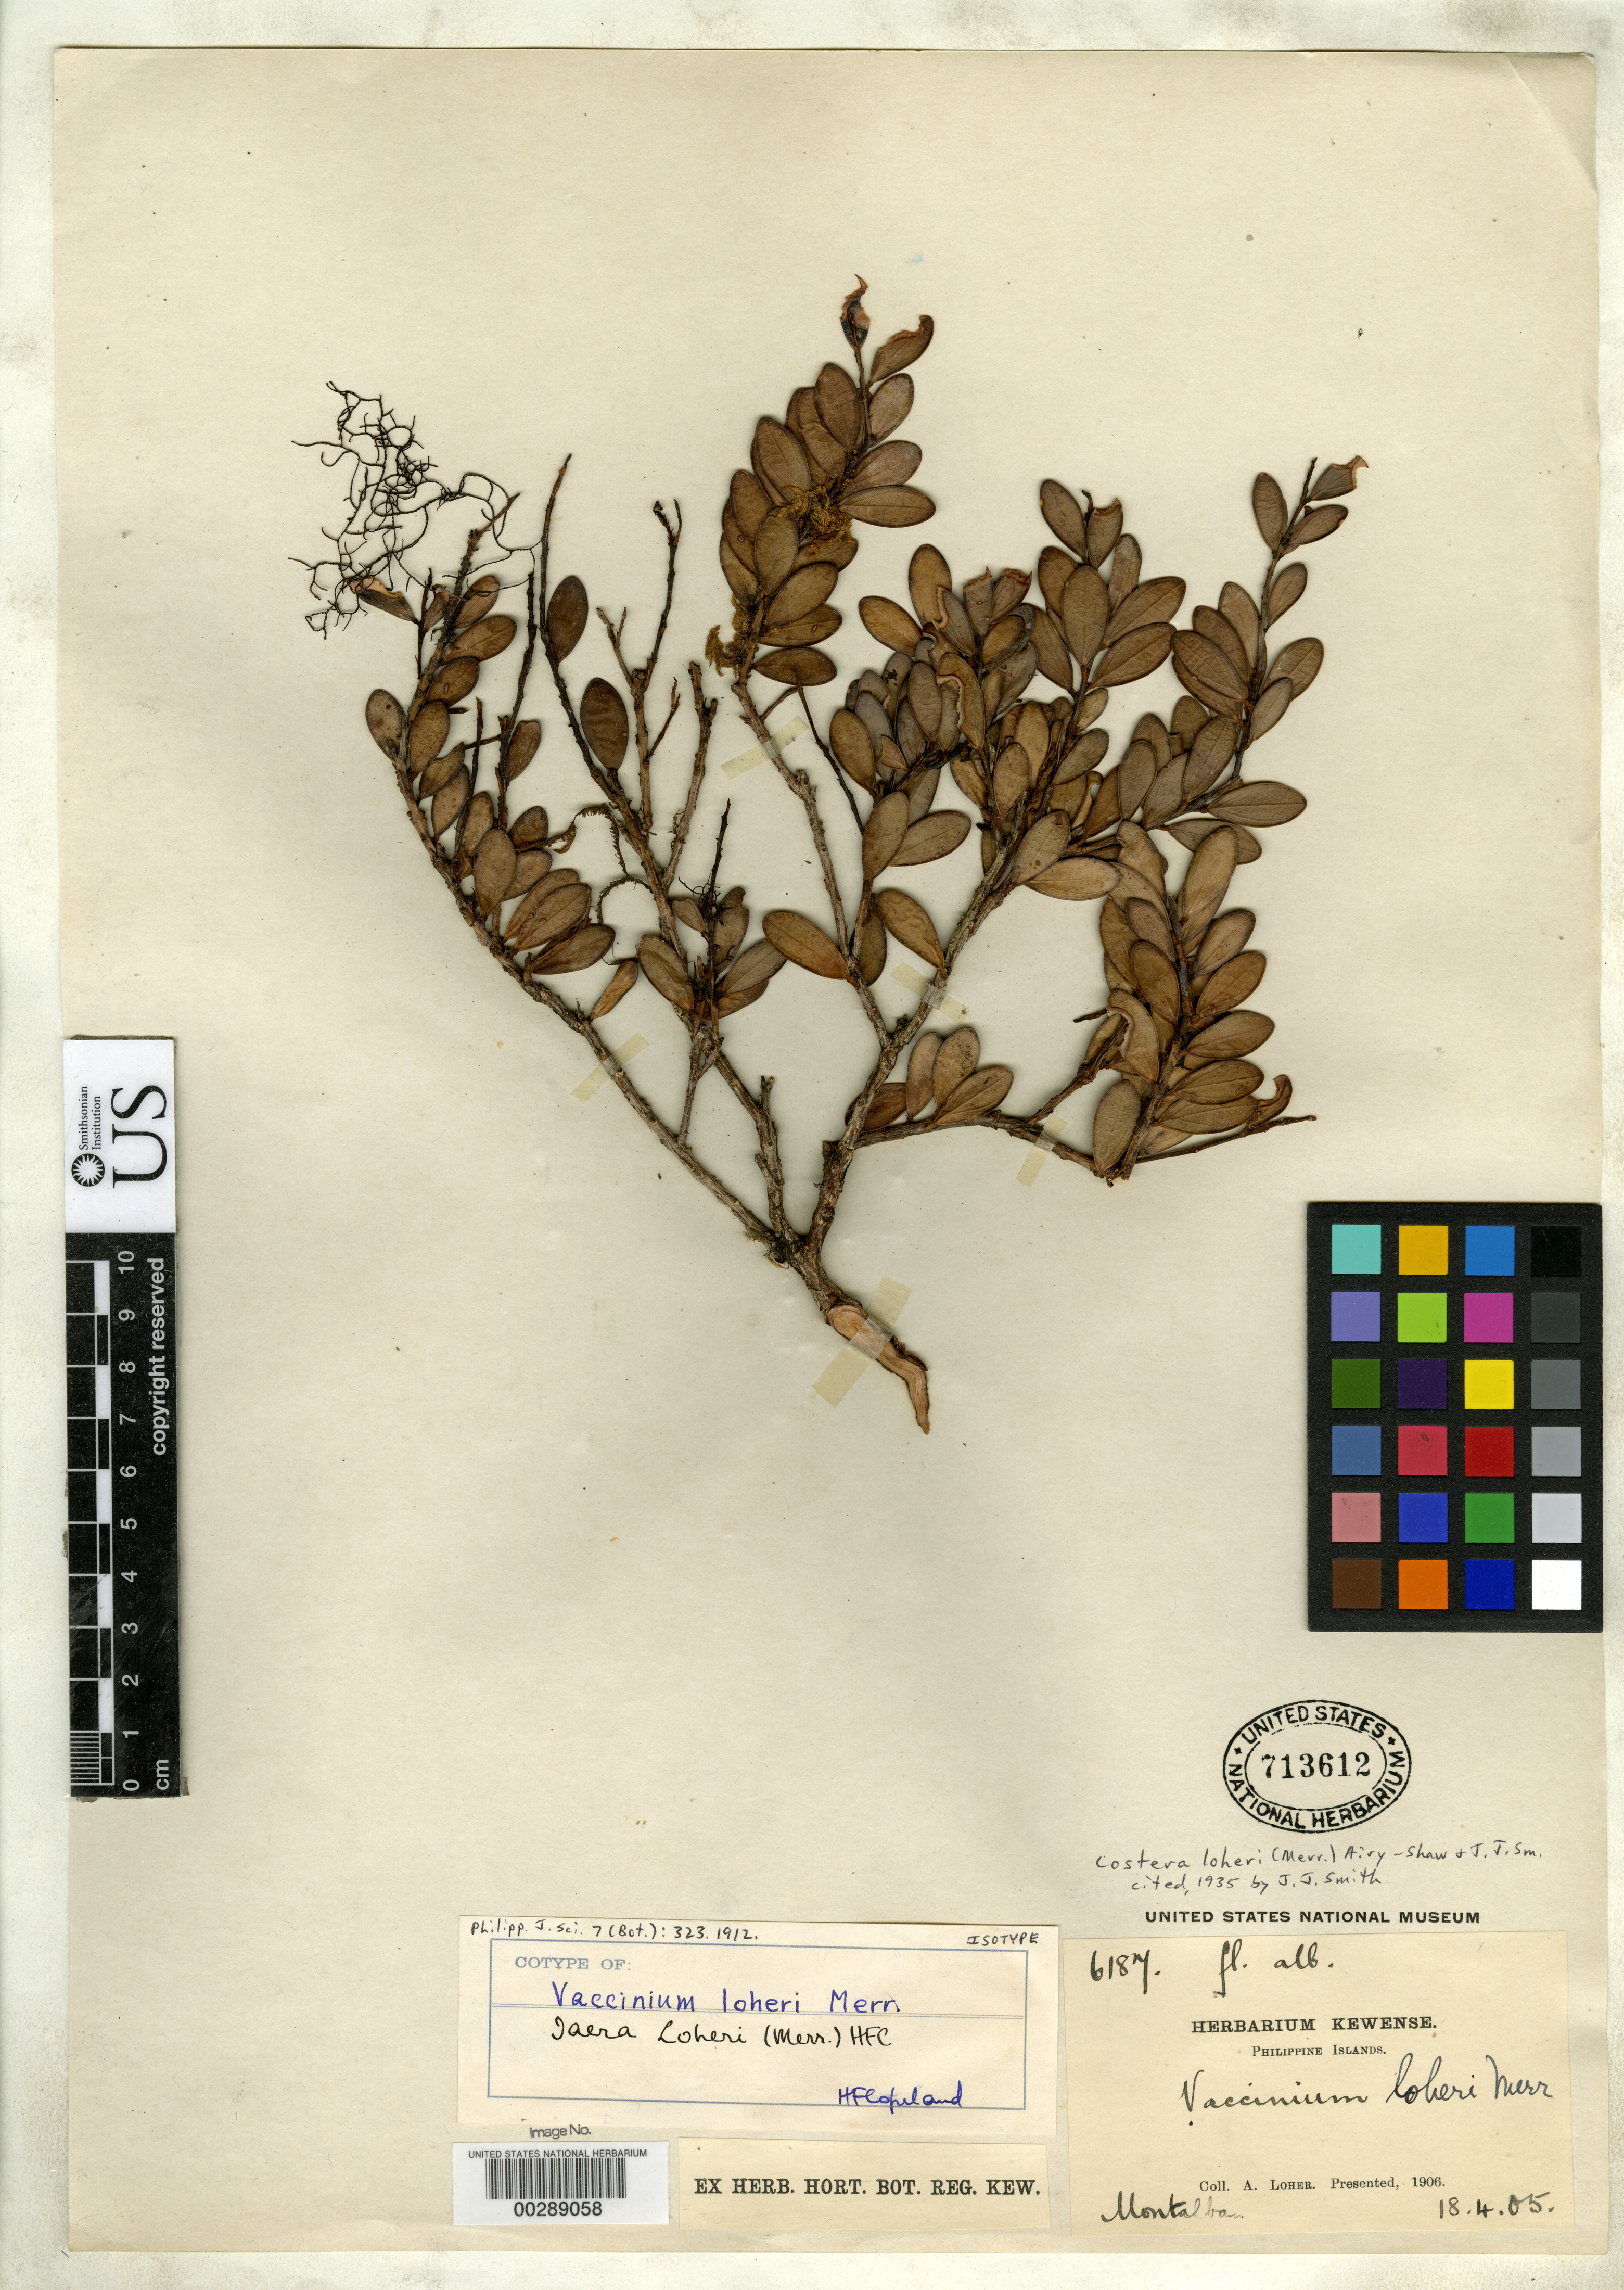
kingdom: Plantae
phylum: Tracheophyta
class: Magnoliopsida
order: Ericales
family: Ericaceae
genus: Vaccinium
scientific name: Vaccinium loheri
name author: Merr.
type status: Isotype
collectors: A. Loher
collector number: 6187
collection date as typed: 18 Apr 1905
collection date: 1905-04-18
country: Philippines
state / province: Calabarzon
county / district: Rizal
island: Luzon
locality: Montalban.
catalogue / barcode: US 713612